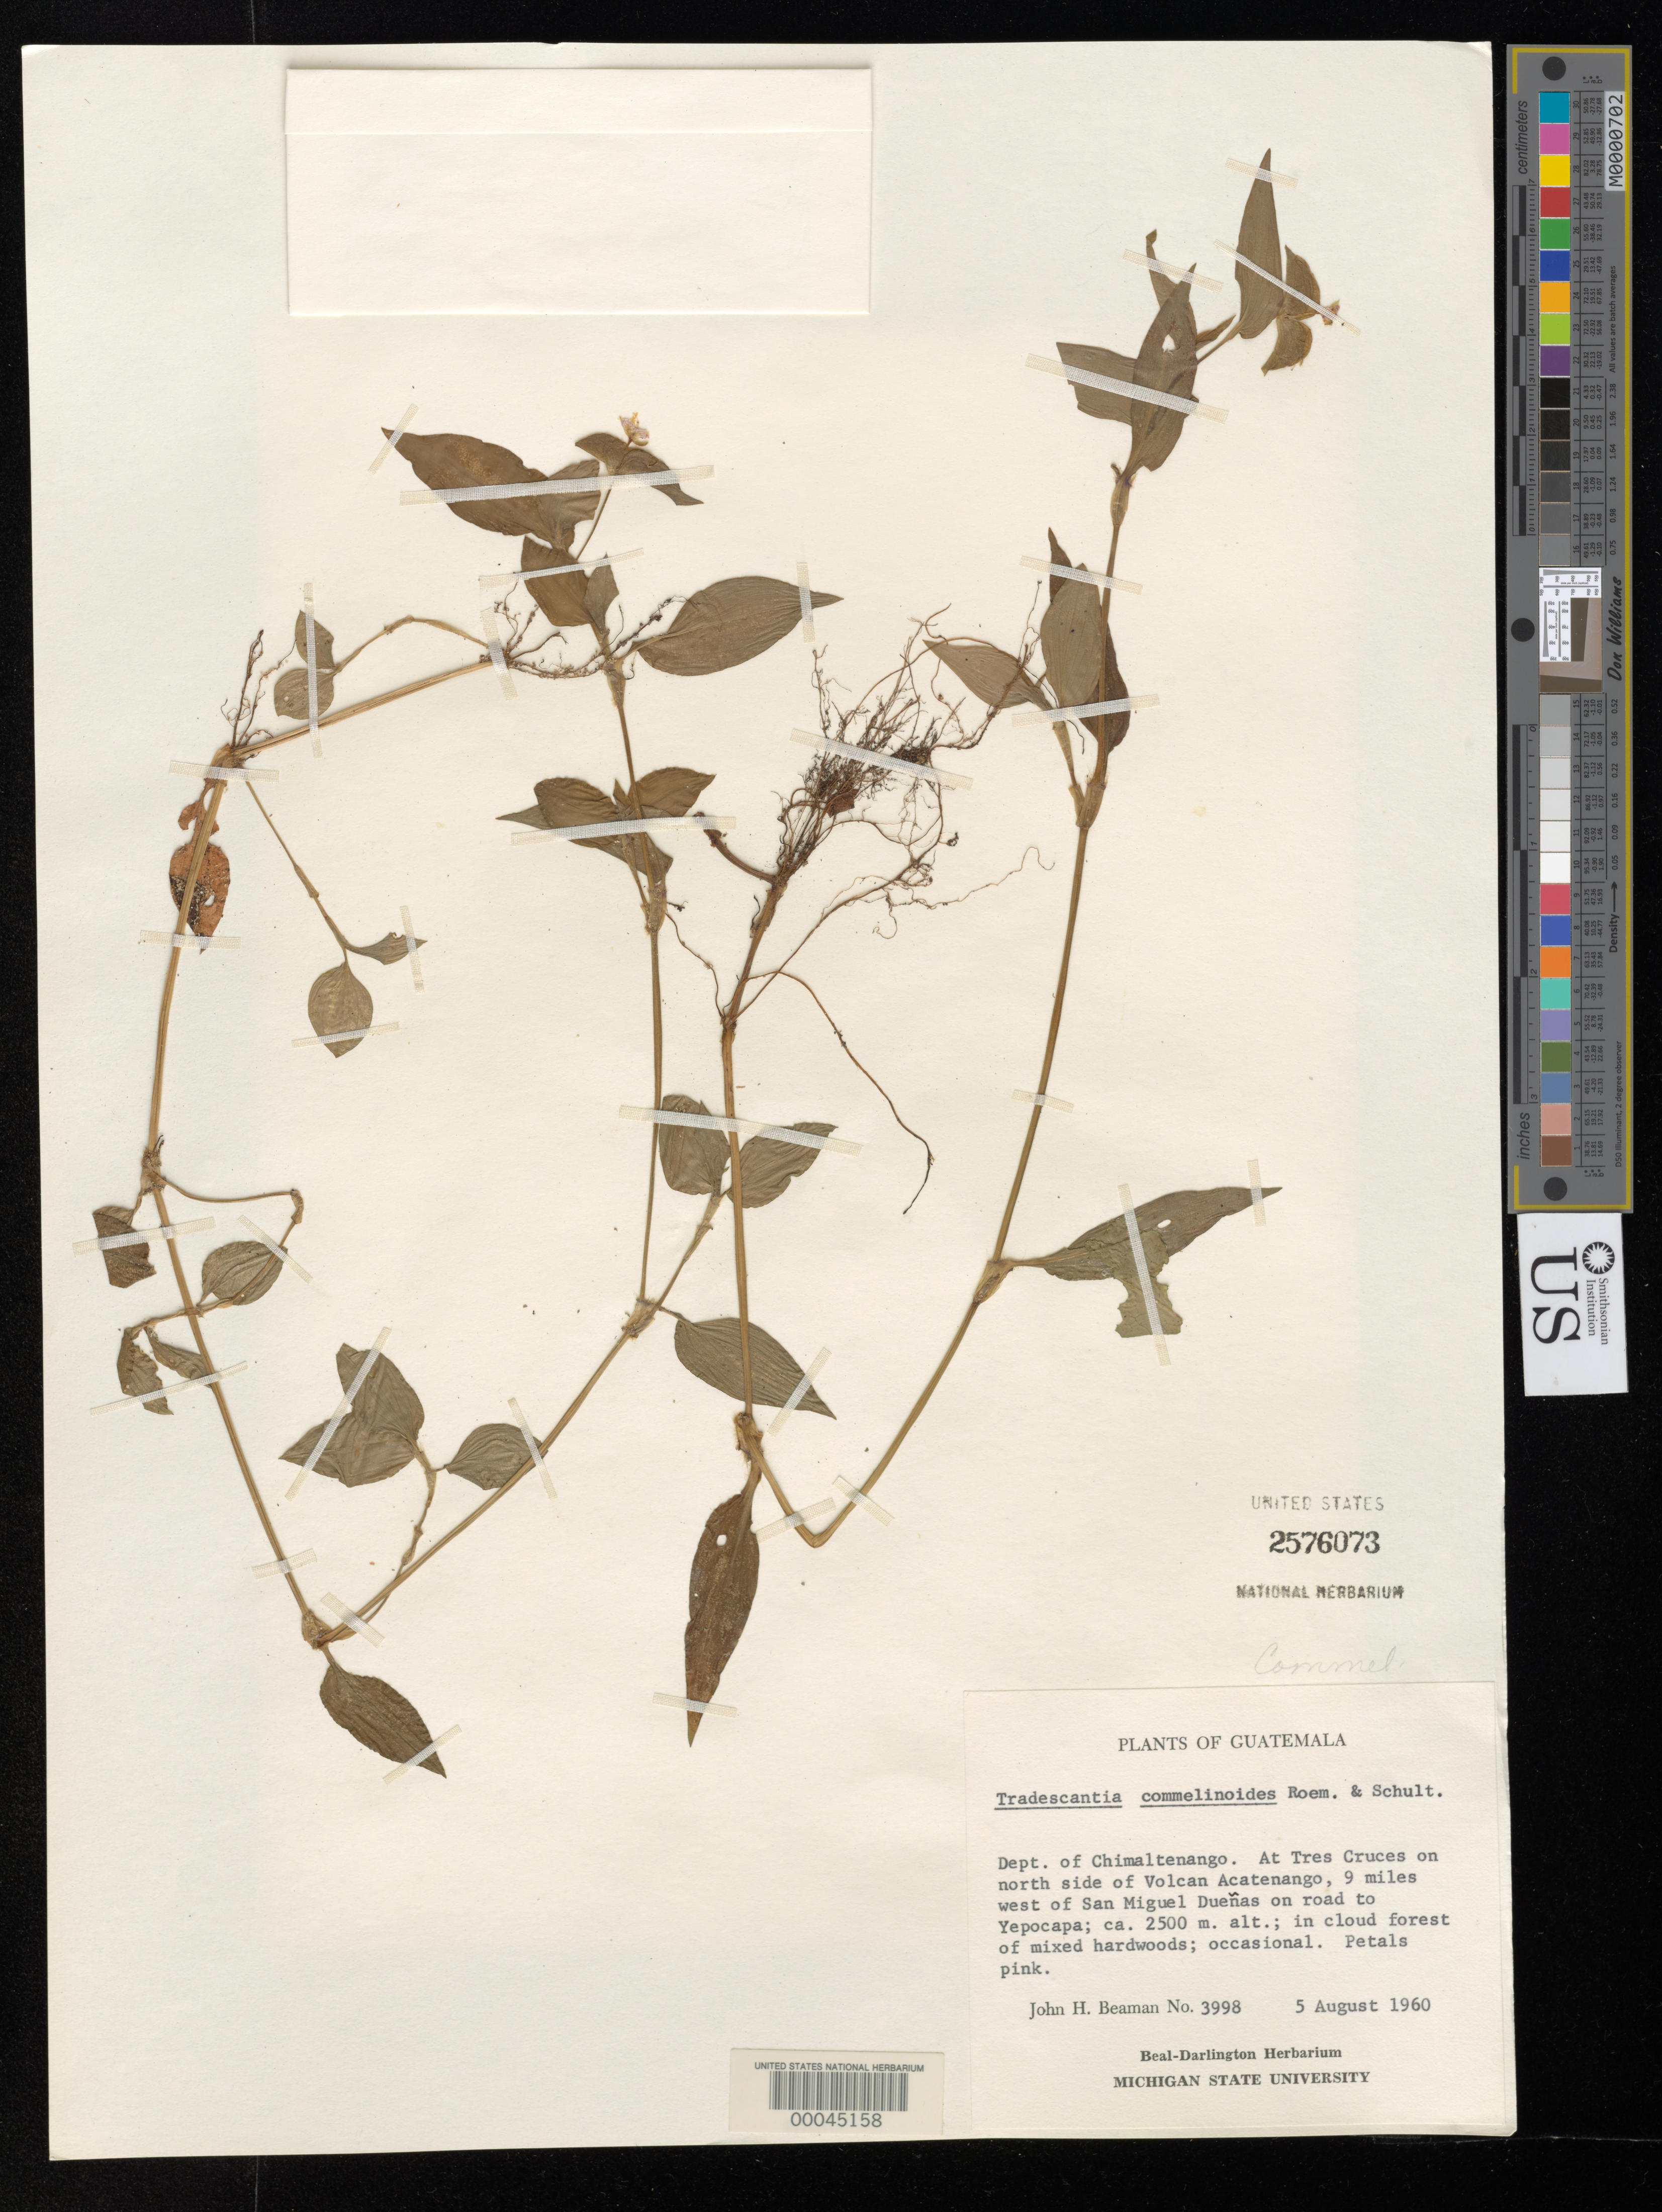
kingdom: Plantae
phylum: Tracheophyta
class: Liliopsida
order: Commelinales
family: Commelinaceae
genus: Tradescantia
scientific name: Tradescantia poelliae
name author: D.R. Hunt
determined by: Strong, Mark T., (BOT), Smithsonian Institution - National Museum of Natural History (UNITED STATES)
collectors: J. H. Beaman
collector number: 3998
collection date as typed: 05 Aug 1960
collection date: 1960-08-05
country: Guatemala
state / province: Chimaltenango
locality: Tres Cruces, Volcan Acatenango; W of San Miguel Duenas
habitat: Roadside, cloud forest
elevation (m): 2500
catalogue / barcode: US 2576073